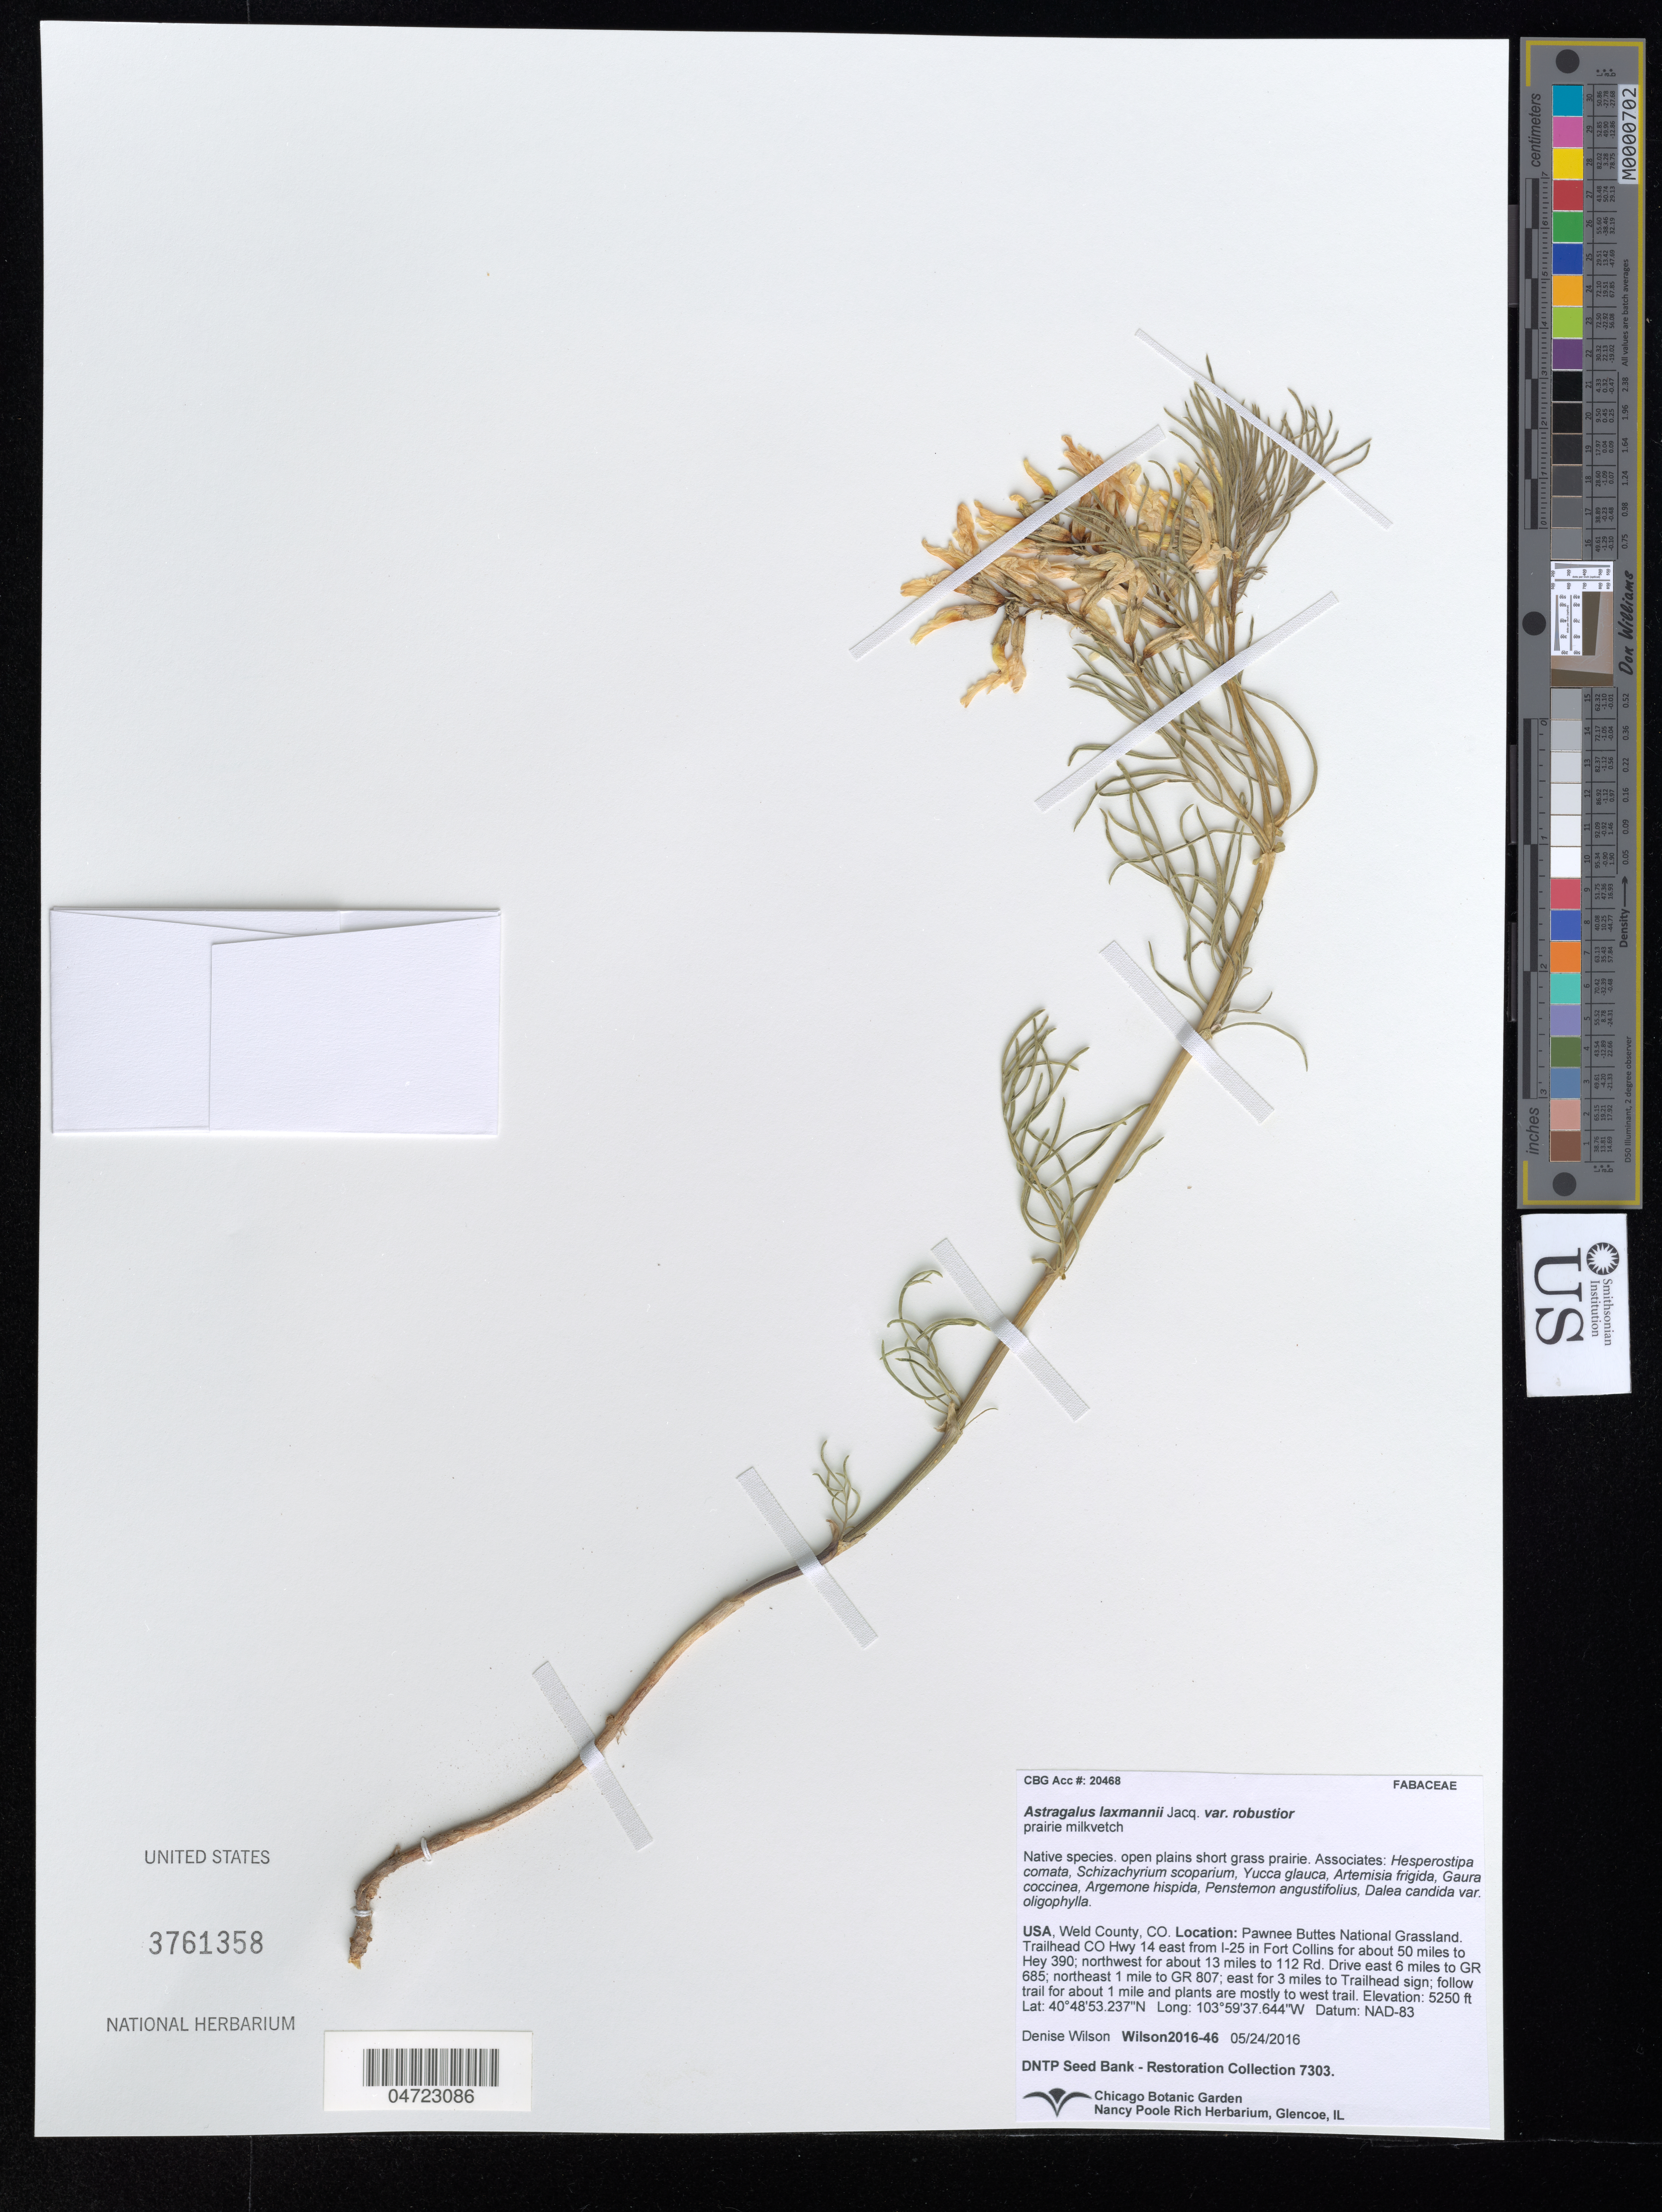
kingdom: Plantae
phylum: Tracheophyta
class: Magnoliopsida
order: Fabales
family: Fabaceae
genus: Astragalus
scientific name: Astragalus laxmannii var. robustior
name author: (Hook.) Barneby & S.L. Welsh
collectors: D. Wilson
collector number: Wilson2016-46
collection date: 2016-05-24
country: United States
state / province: Colorado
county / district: Weld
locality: Weld County. Pawnee Buttles National Grassland. Trailhead Co Hwy 14 east from I-25 in Fort Collins for about 50 miles to Hwy 390; northwest for about 13 miles to 112 Rd. Drive east 6 miles to GR 685; northeast 1 mile to GR 807; east for 3 miles to Trailhead sign; follow trail for about 1 mile and plants are mostly to west trail.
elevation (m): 1600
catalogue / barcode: US 3761358